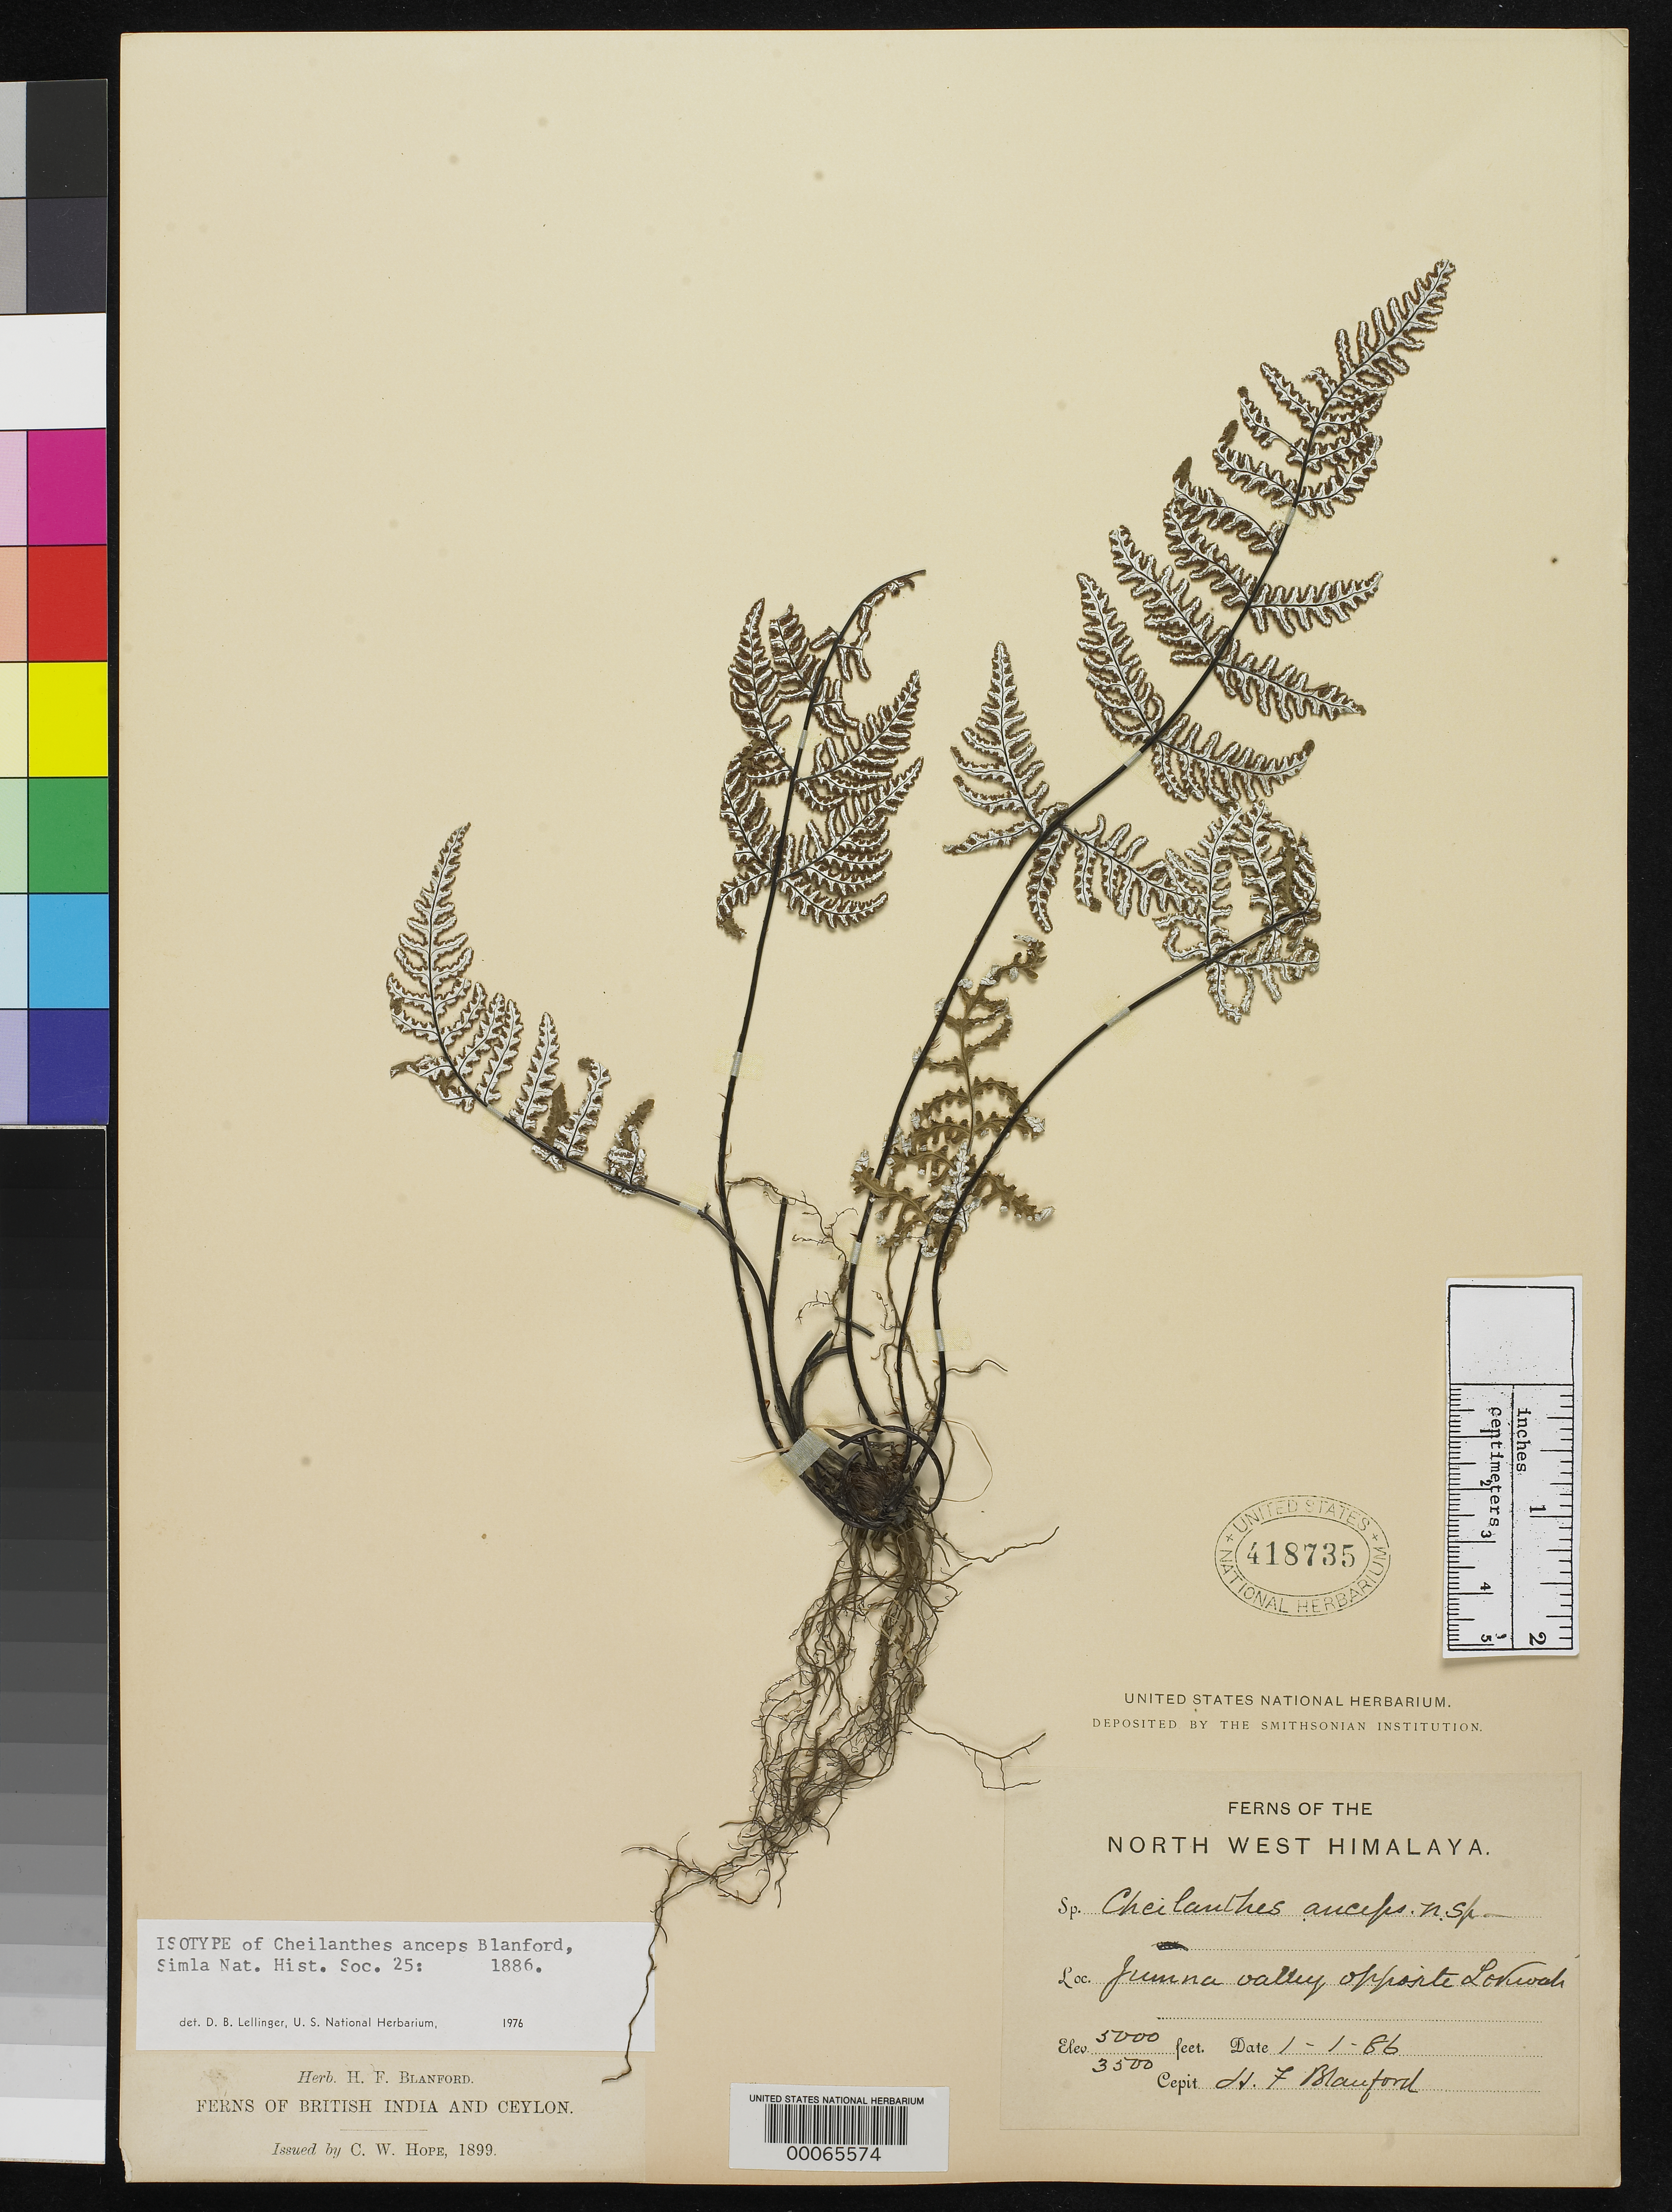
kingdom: Plantae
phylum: Tracheophyta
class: Polypodiopsida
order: Polypodiales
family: Pteridaceae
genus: Cheilanthes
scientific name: Cheilanthes farinosa var. anceps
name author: Blanford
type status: Isotype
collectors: H. Blanford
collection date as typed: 01 Jun 1886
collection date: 1886-06-01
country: India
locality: Jumna Valley opposite Lokwah.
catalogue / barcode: US 418735